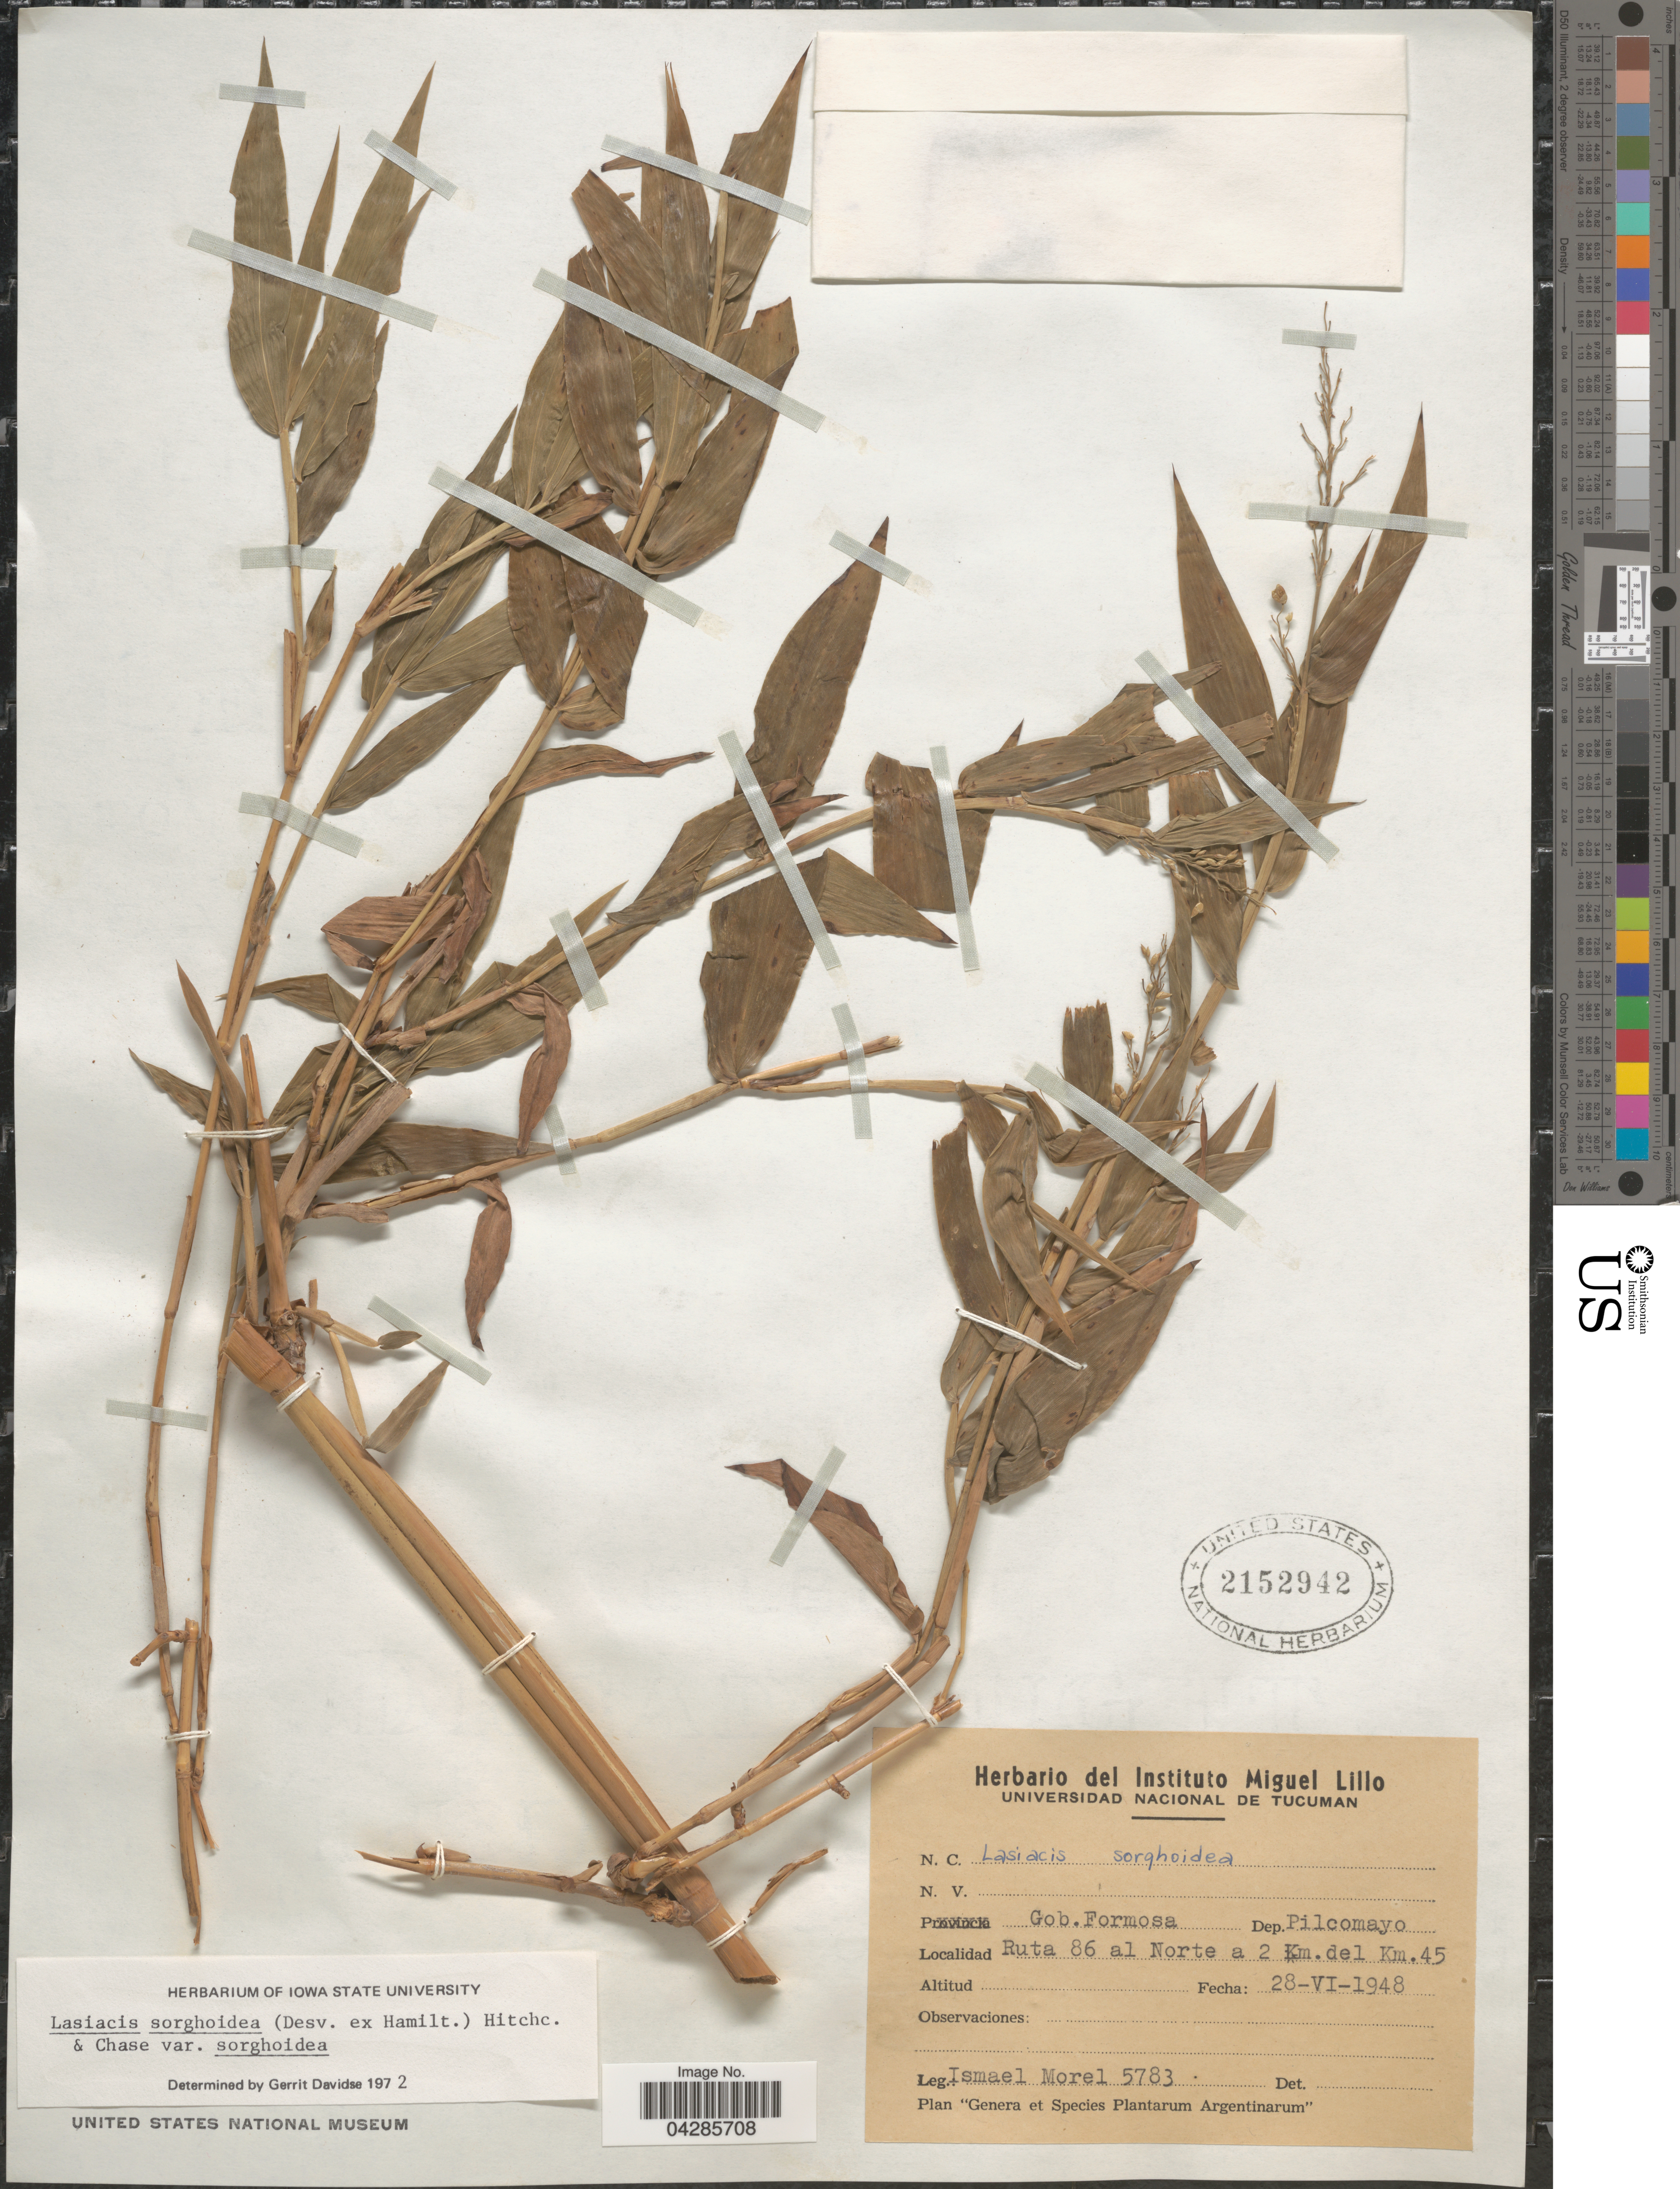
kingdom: Plantae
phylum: Tracheophyta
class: Liliopsida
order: Poales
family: Poaceae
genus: Lasiacis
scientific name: Lasiacis sorghoidea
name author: (Desv. ex Ham.) Hitchc. & Chase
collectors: I. Morel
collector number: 5783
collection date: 1948-06-28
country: Argentina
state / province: Formosa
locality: Gob. Formosa. Dep. Pilcomayo. Ruta 86 al Norte a 2 Km. del Km. 45.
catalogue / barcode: US 2152942